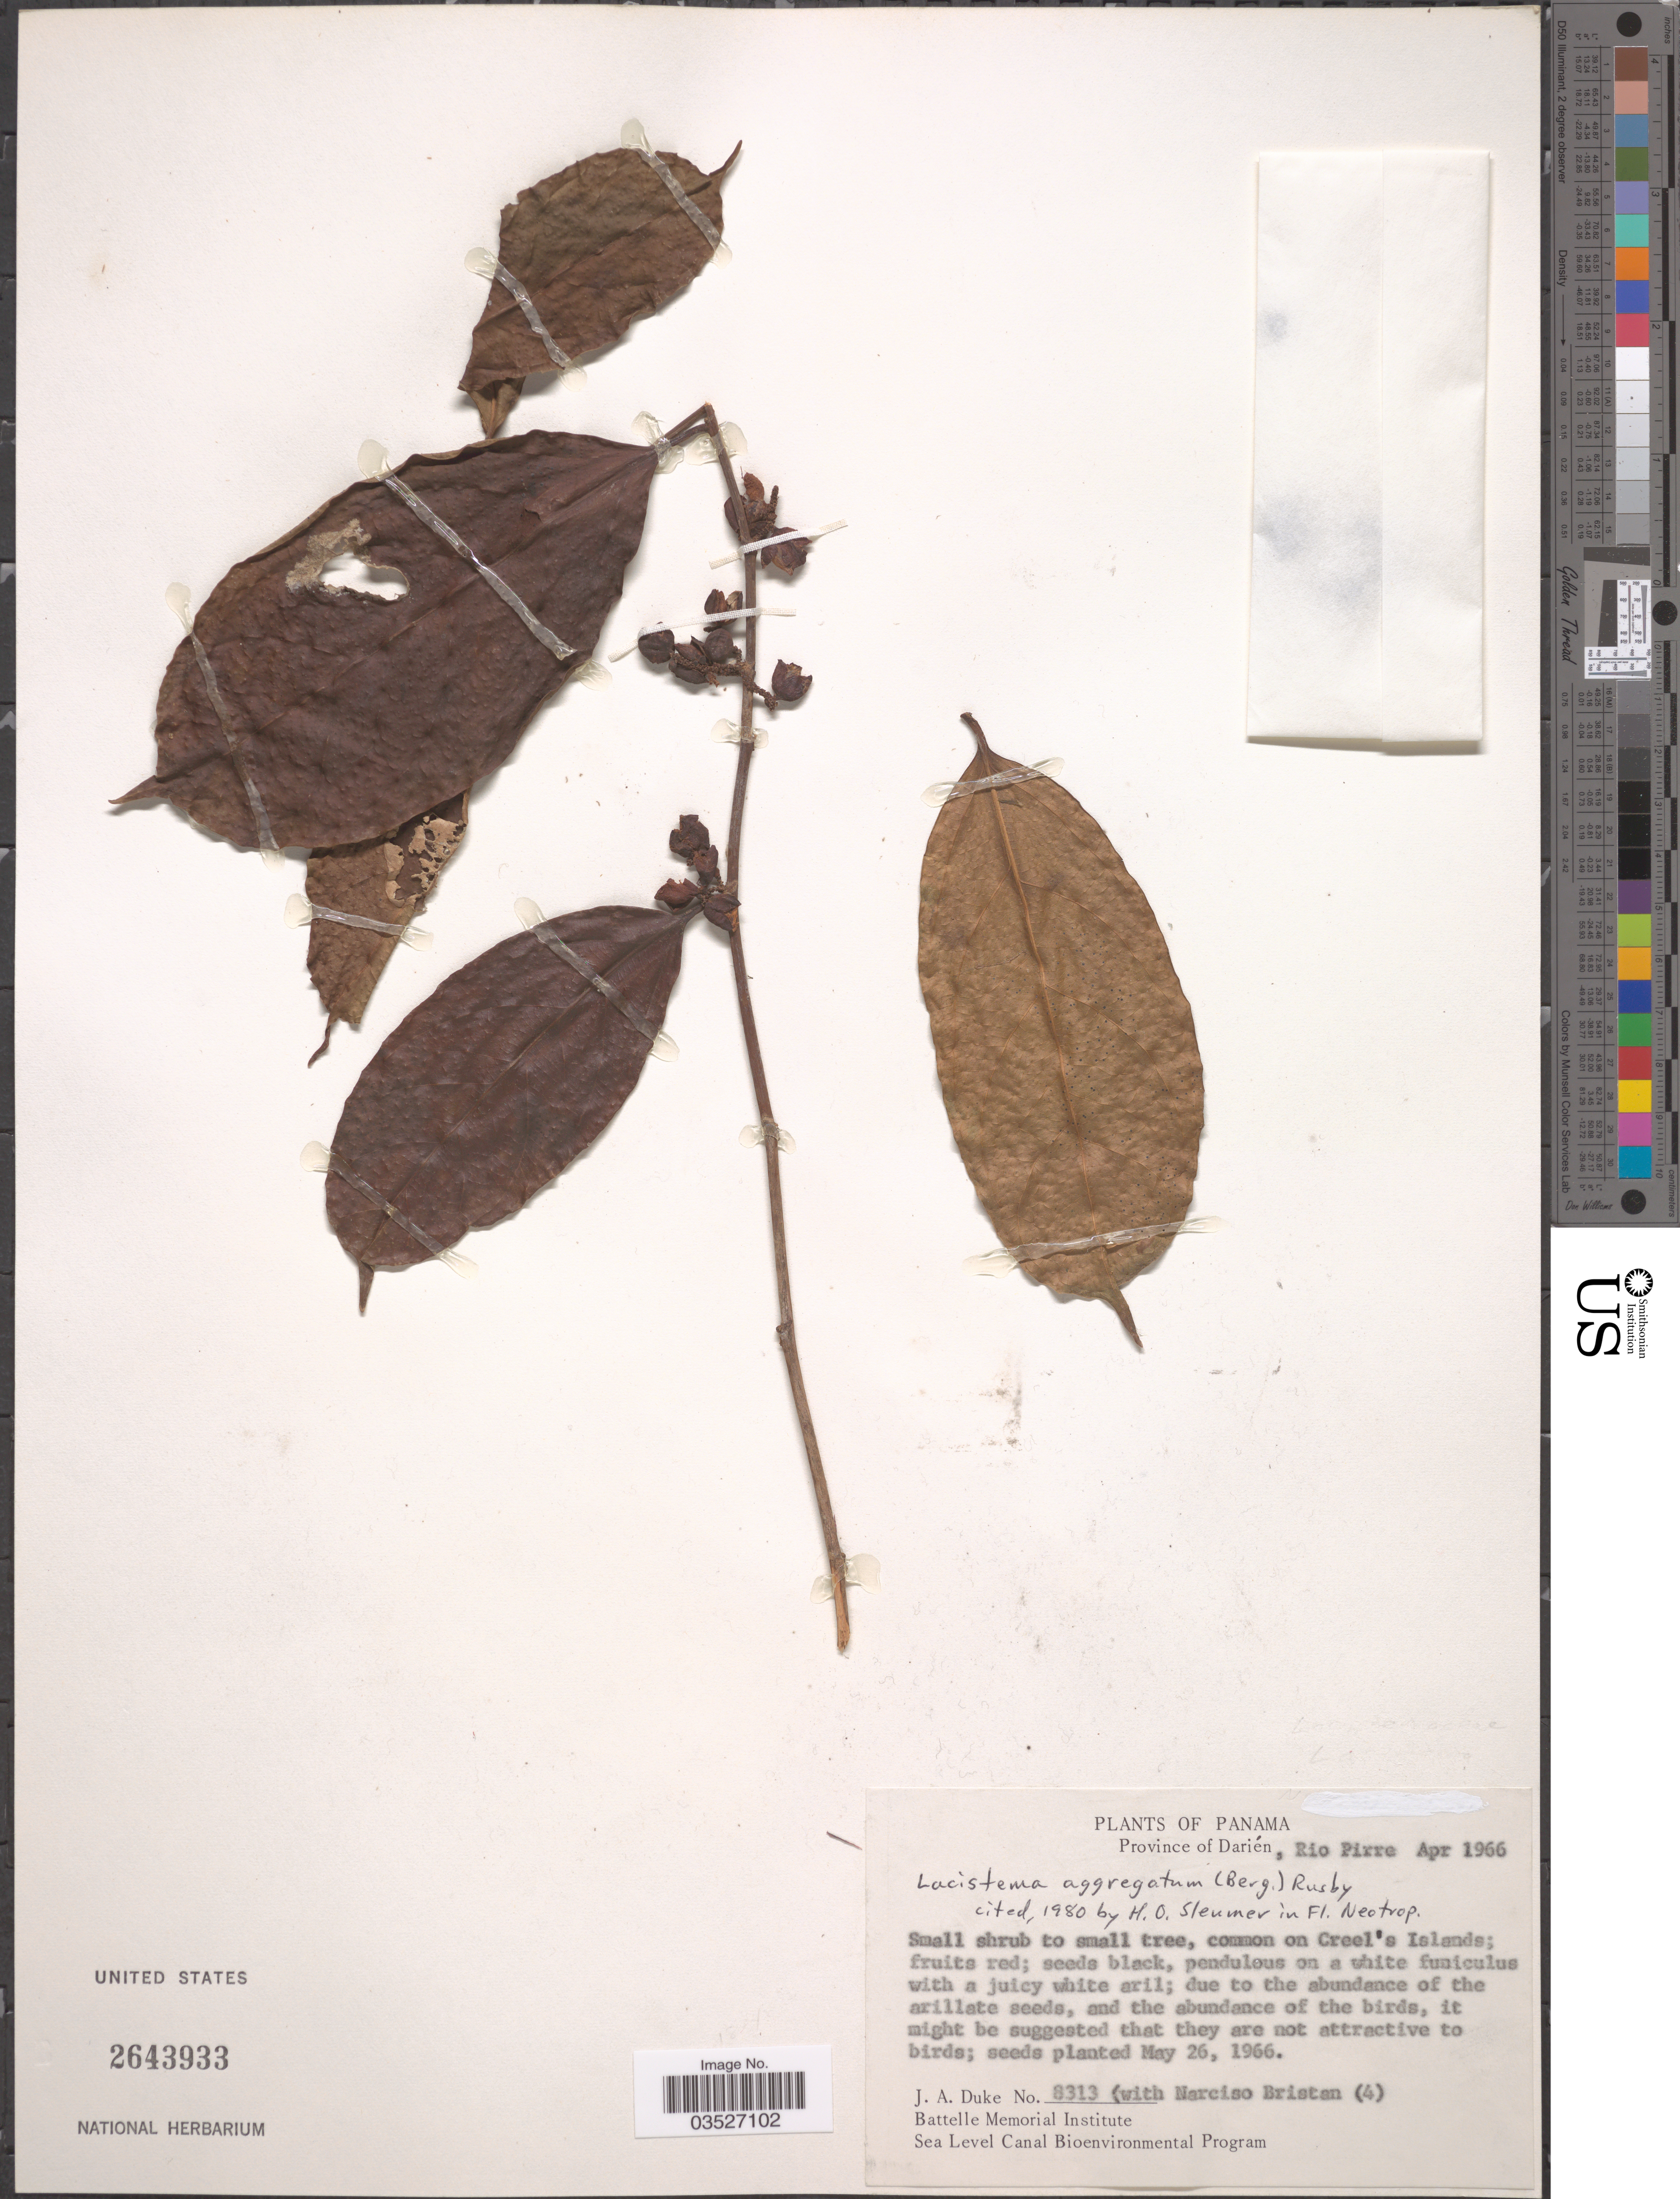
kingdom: Plantae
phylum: Tracheophyta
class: Magnoliopsida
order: Malpighiales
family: Lacistemataceae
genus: Lacistema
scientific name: Lacistema aggregatum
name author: (P.J. Bergius) Rusby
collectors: J. A. Duke & N. Bristan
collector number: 8313 (4)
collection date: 1966-04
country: Panama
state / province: Darién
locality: Rio Pirre. On Creel's Islands.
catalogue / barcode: US 2643933